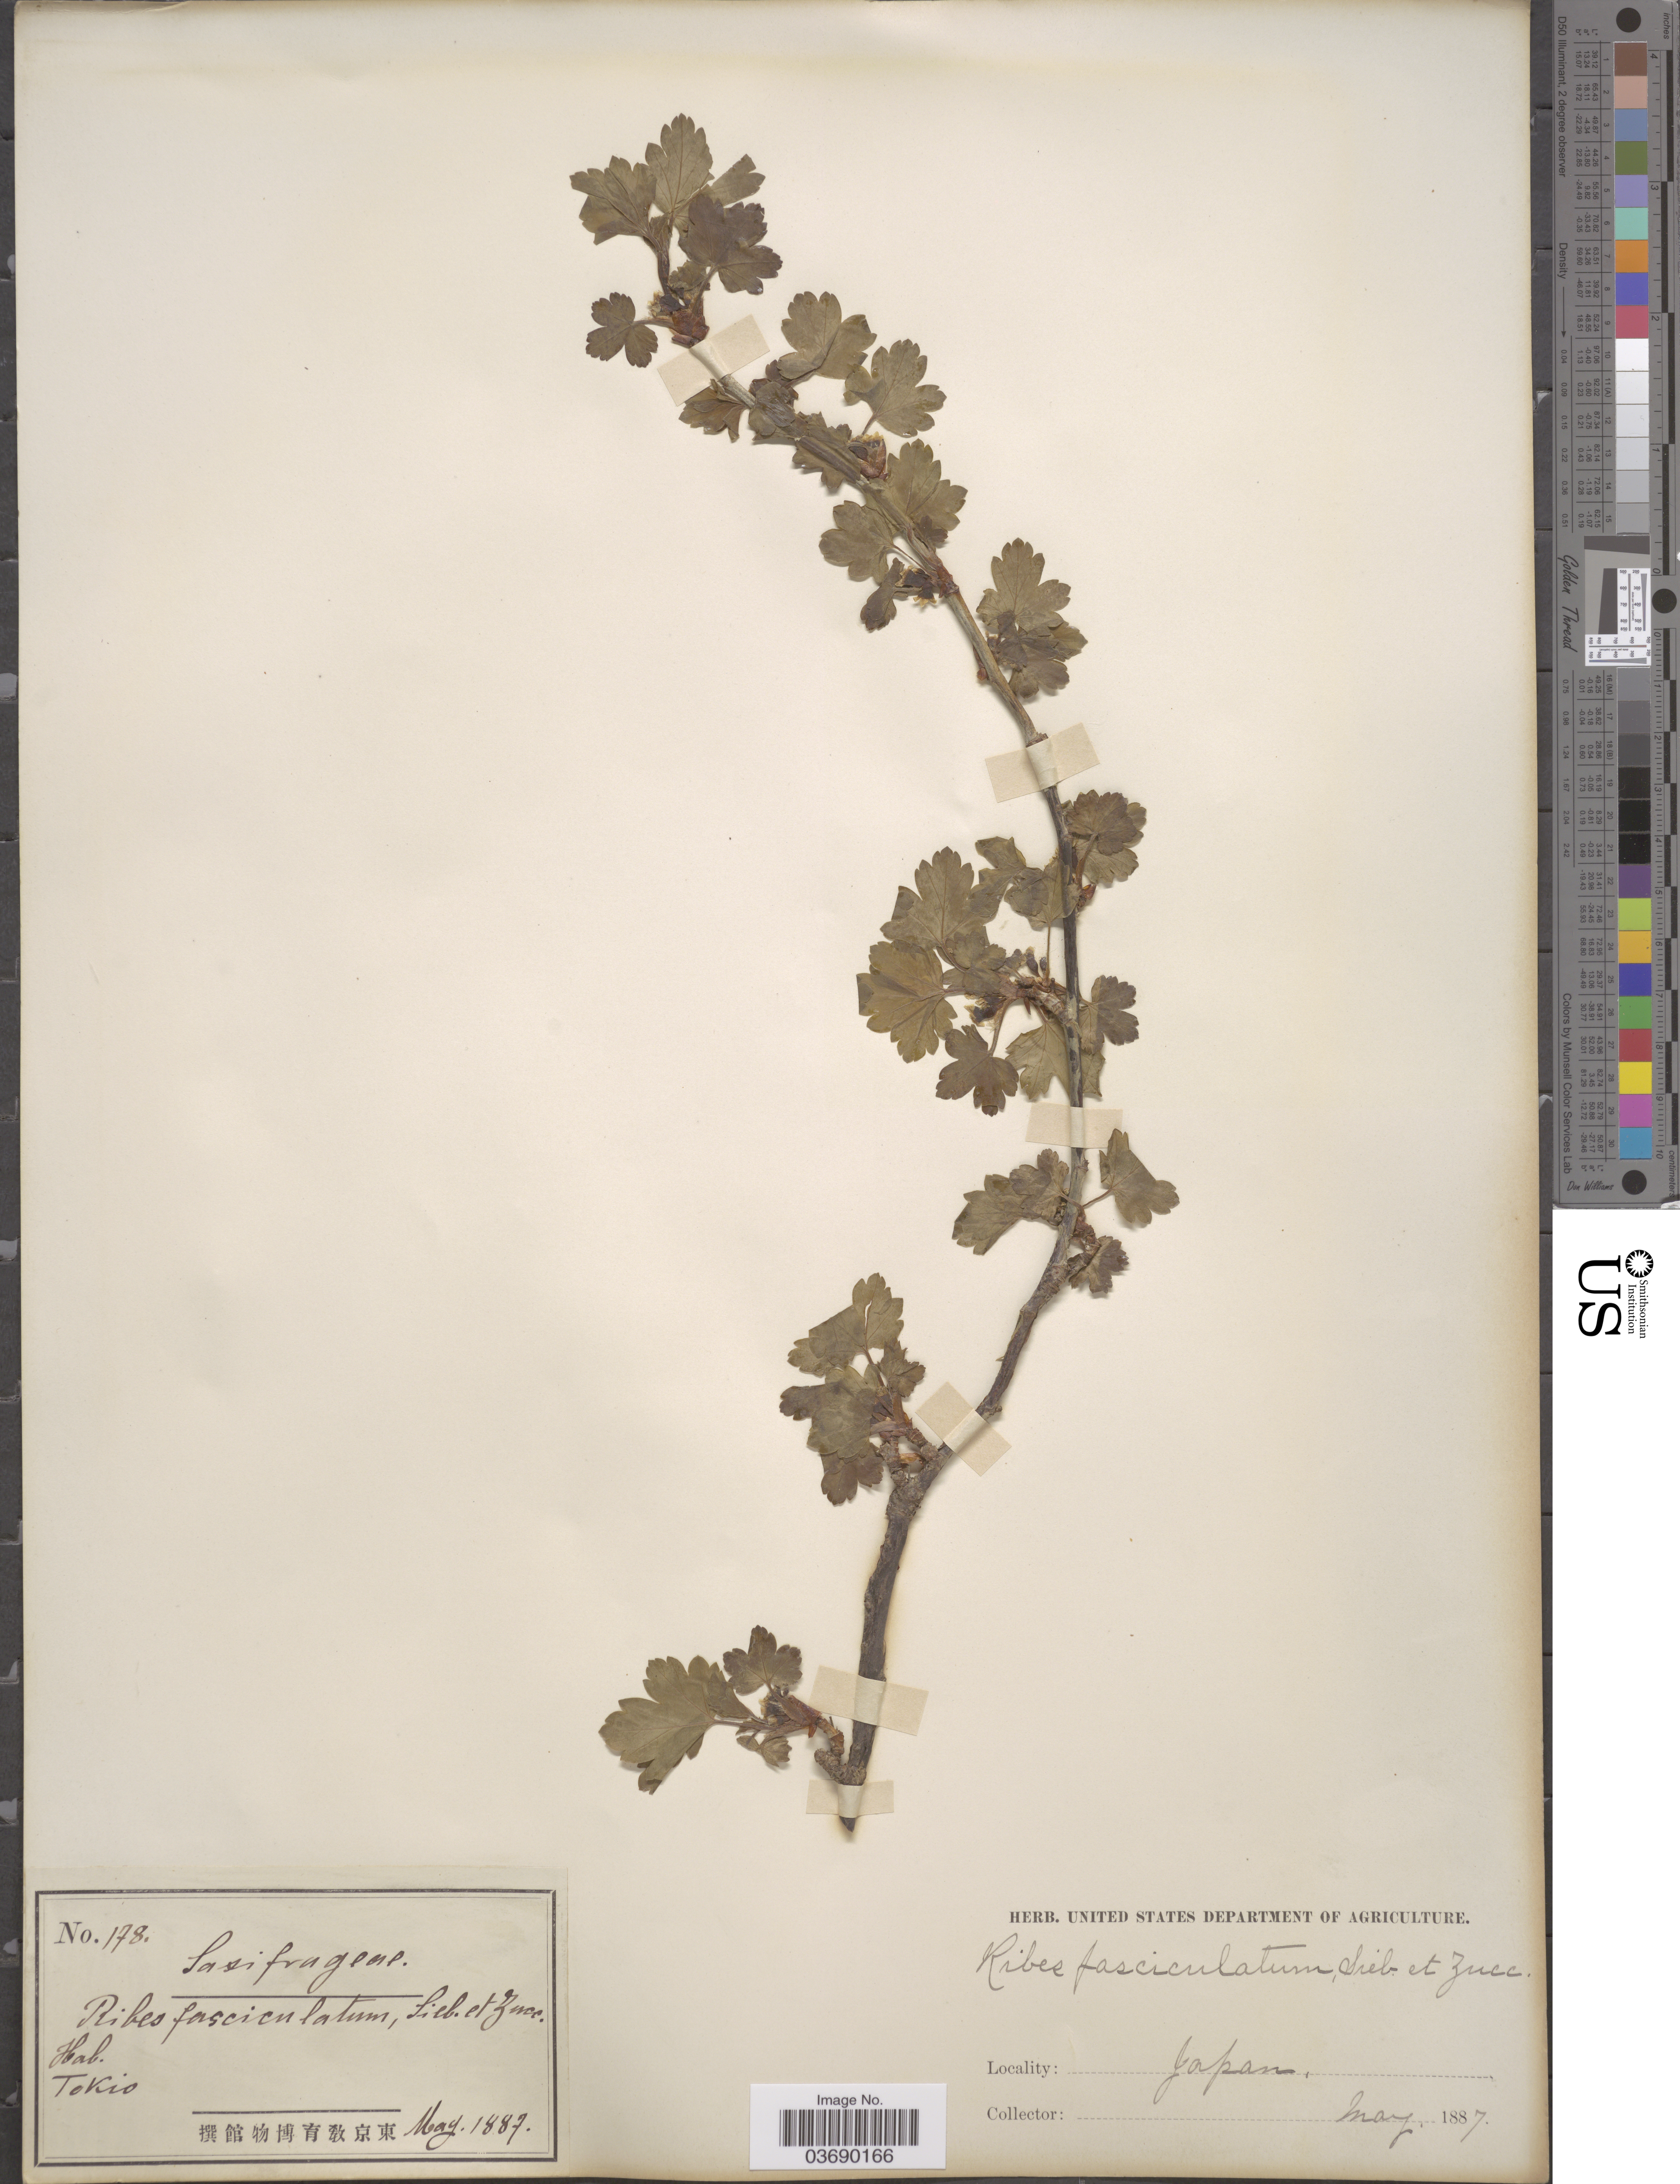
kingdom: Plantae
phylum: Tracheophyta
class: Magnoliopsida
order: Saxifragales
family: Grossulariaceae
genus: Ribes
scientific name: Ribes fasciculatum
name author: Siebold & Zucc.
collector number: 178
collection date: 1887-05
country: Japan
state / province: Tokyo, Federal City of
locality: Tokio.